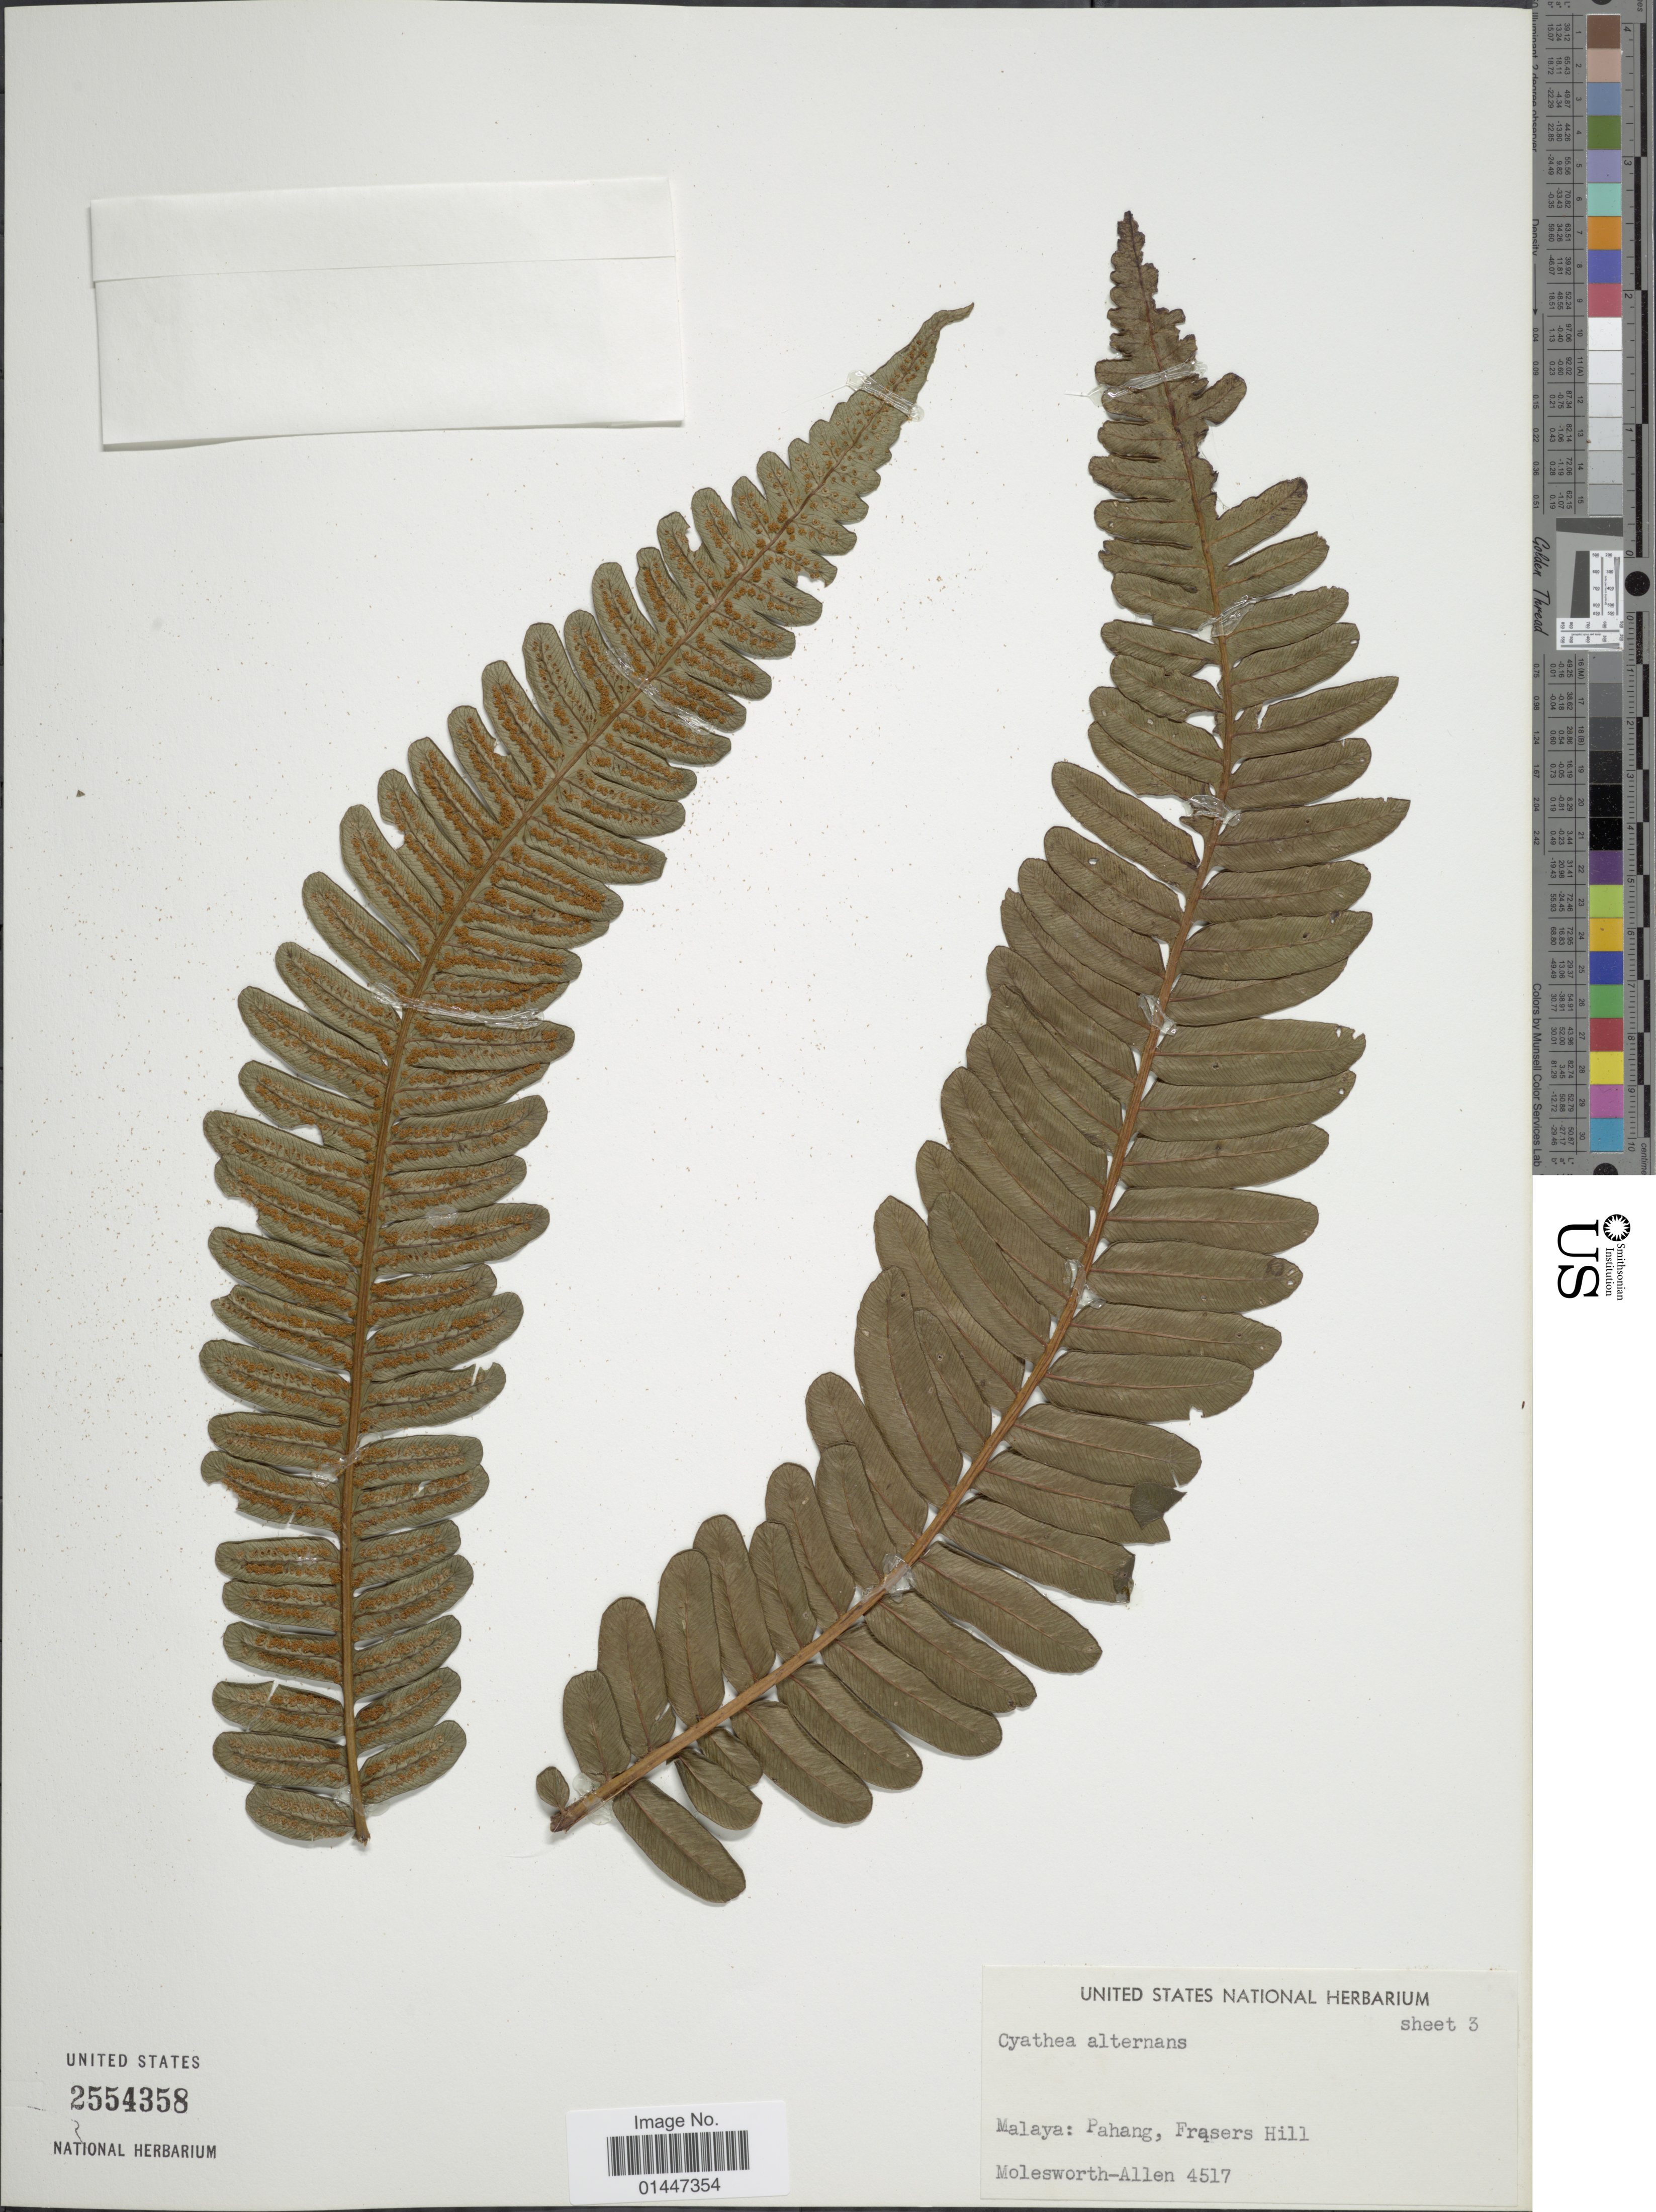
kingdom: Plantae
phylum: Tracheophyta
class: Polypodiopsida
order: Cyatheales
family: Cyatheaceae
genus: Sphaeropteris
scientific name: Sphaeropteris alternans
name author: (Wall. ex Hook.) R.M. Tryon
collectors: B. E. G. Molesworth-Allen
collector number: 4517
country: Malaysia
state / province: Pahang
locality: Malaya: Pahang, Frasers Hill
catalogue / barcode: US 2554358